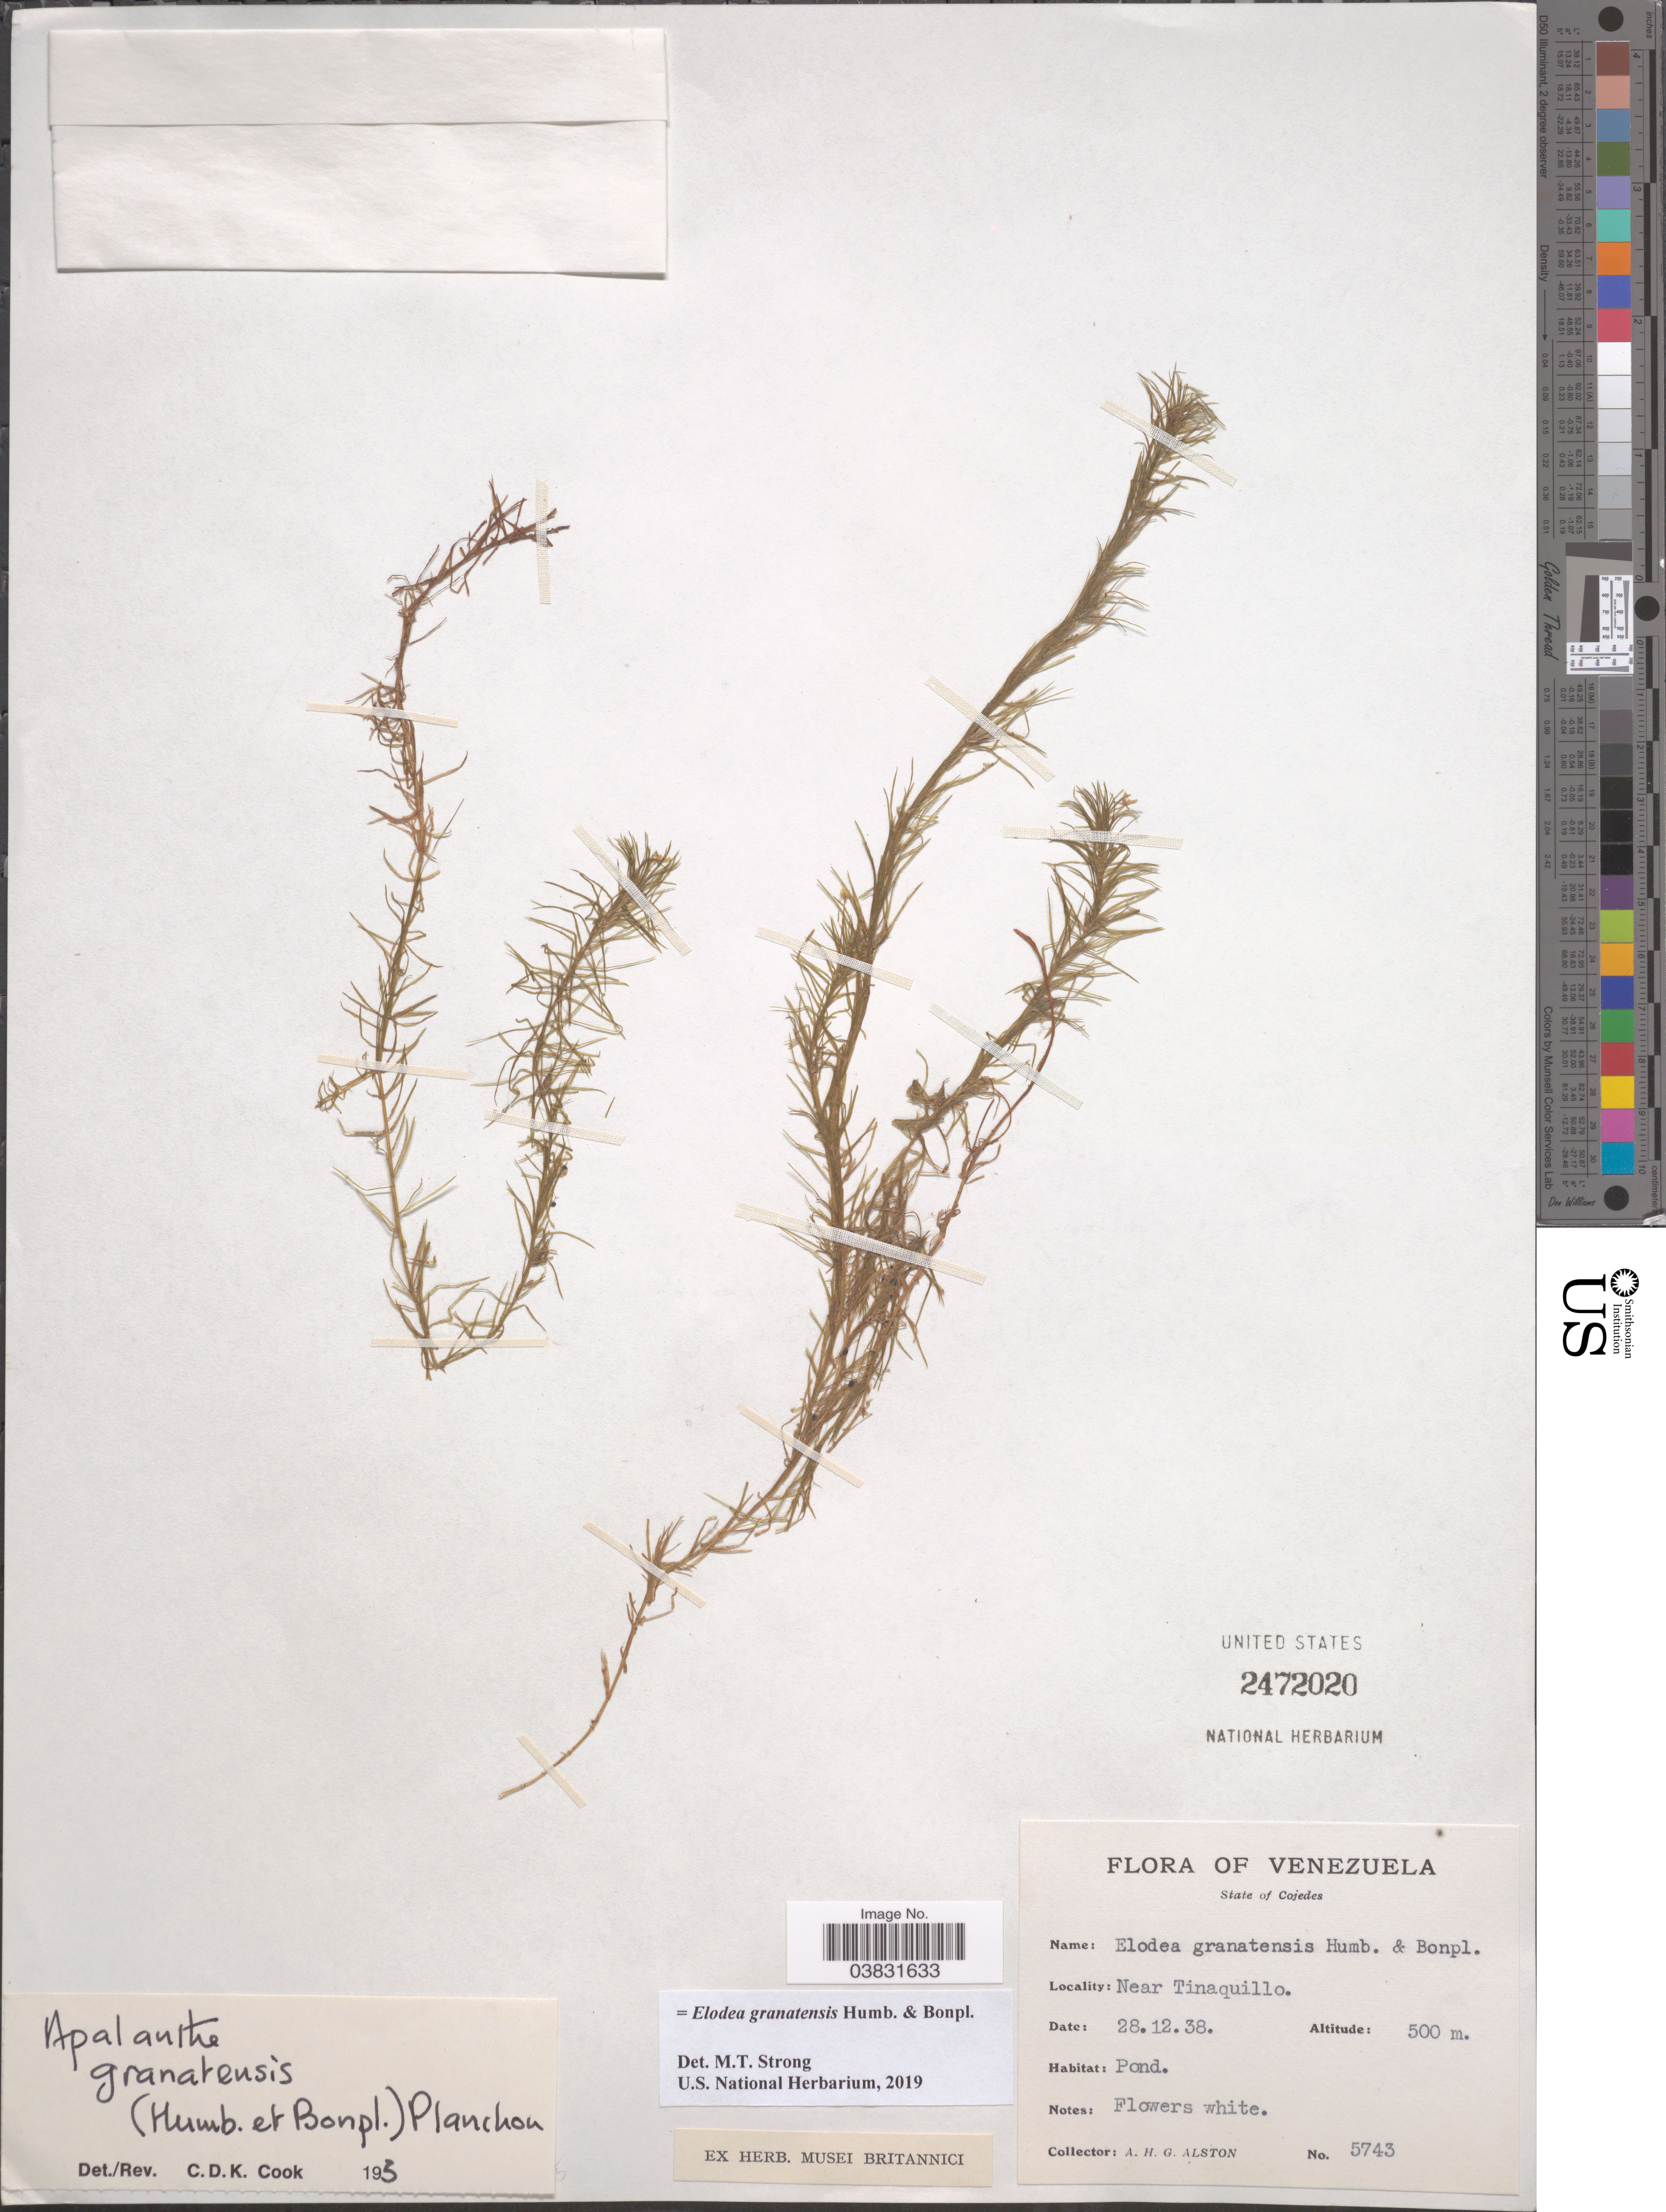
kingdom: Plantae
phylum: Tracheophyta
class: Liliopsida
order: Alismatales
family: Hydrocharitaceae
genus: Elodea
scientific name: Elodea granatensis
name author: Humb. & Bonpl.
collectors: A. H. Alston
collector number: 5743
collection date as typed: Transcribed d/m/y: 28/12/38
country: Venezuela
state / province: Cojedes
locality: Near Tinaquillo.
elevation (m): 500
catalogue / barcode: US 2472020